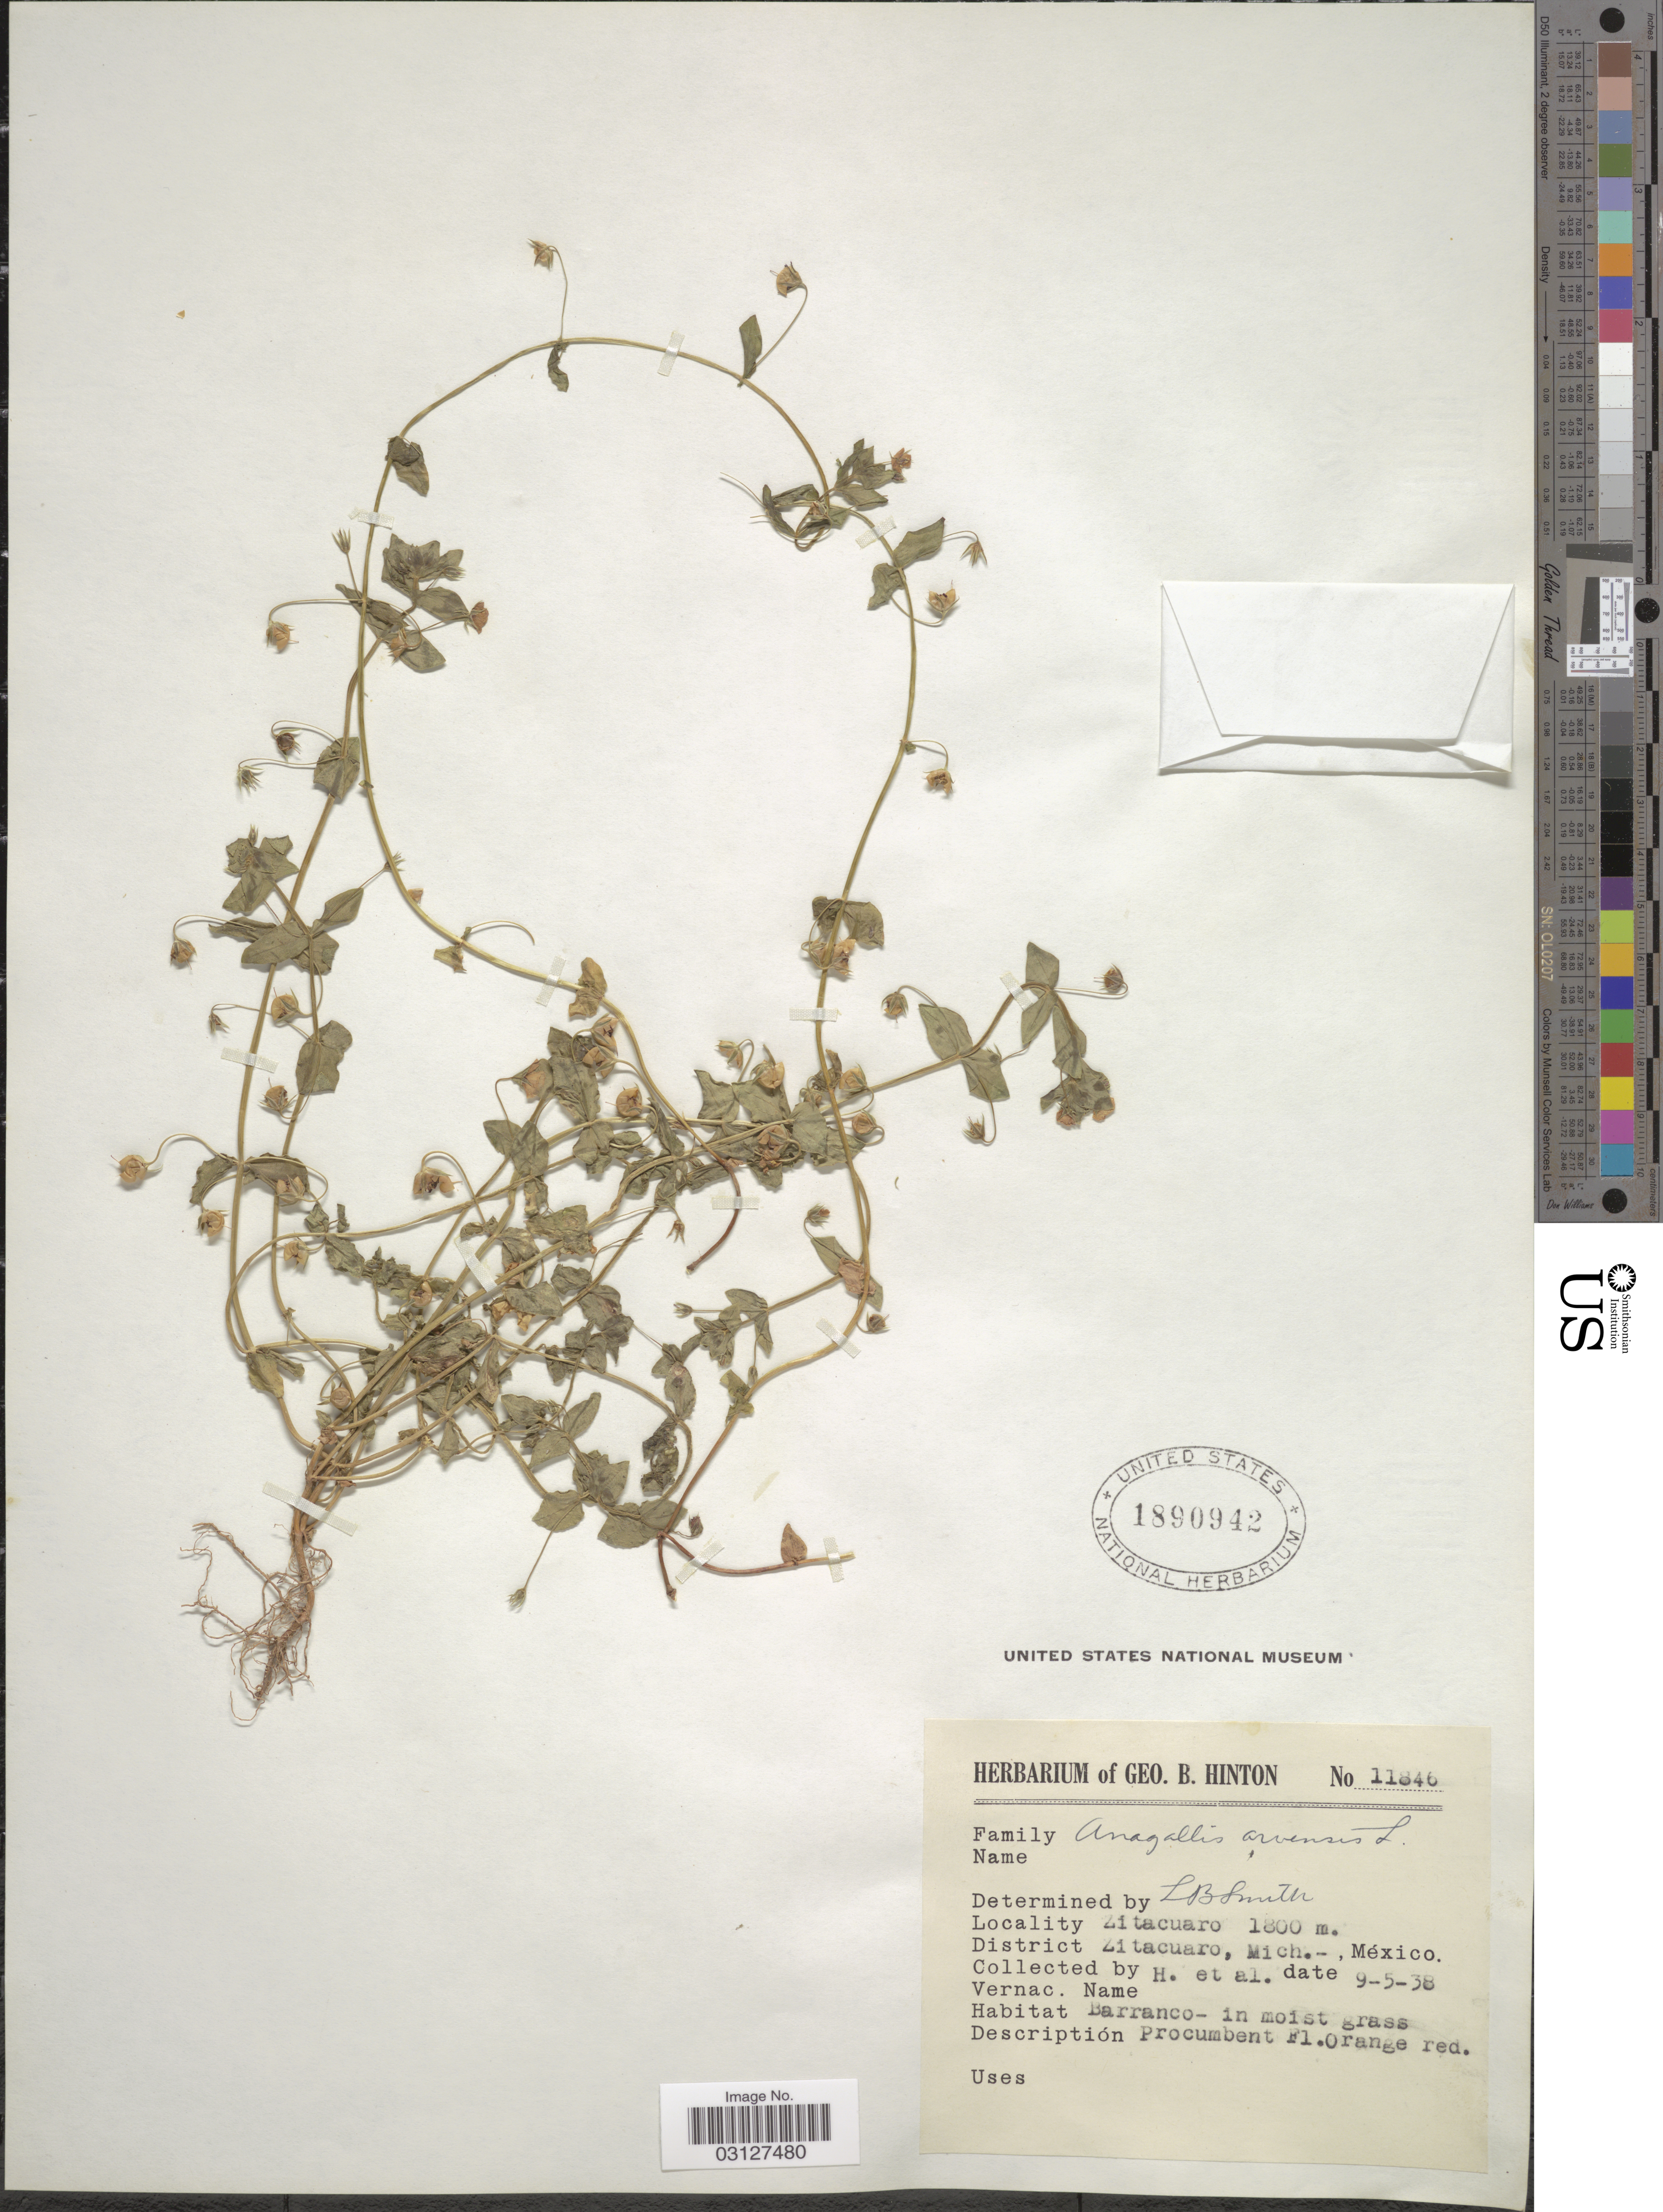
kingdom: Plantae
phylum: Tracheophyta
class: Magnoliopsida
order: Ericales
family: Primulaceae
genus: Anagallis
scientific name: Anagallis arvensis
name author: L.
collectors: G. B. Hinton & et al.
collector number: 11846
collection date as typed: Transcribed d/m/y: 5/9/38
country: Mexico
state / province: Michoacán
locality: Zitacuaro. District Zitacuaro.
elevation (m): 1800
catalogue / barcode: US 1890942